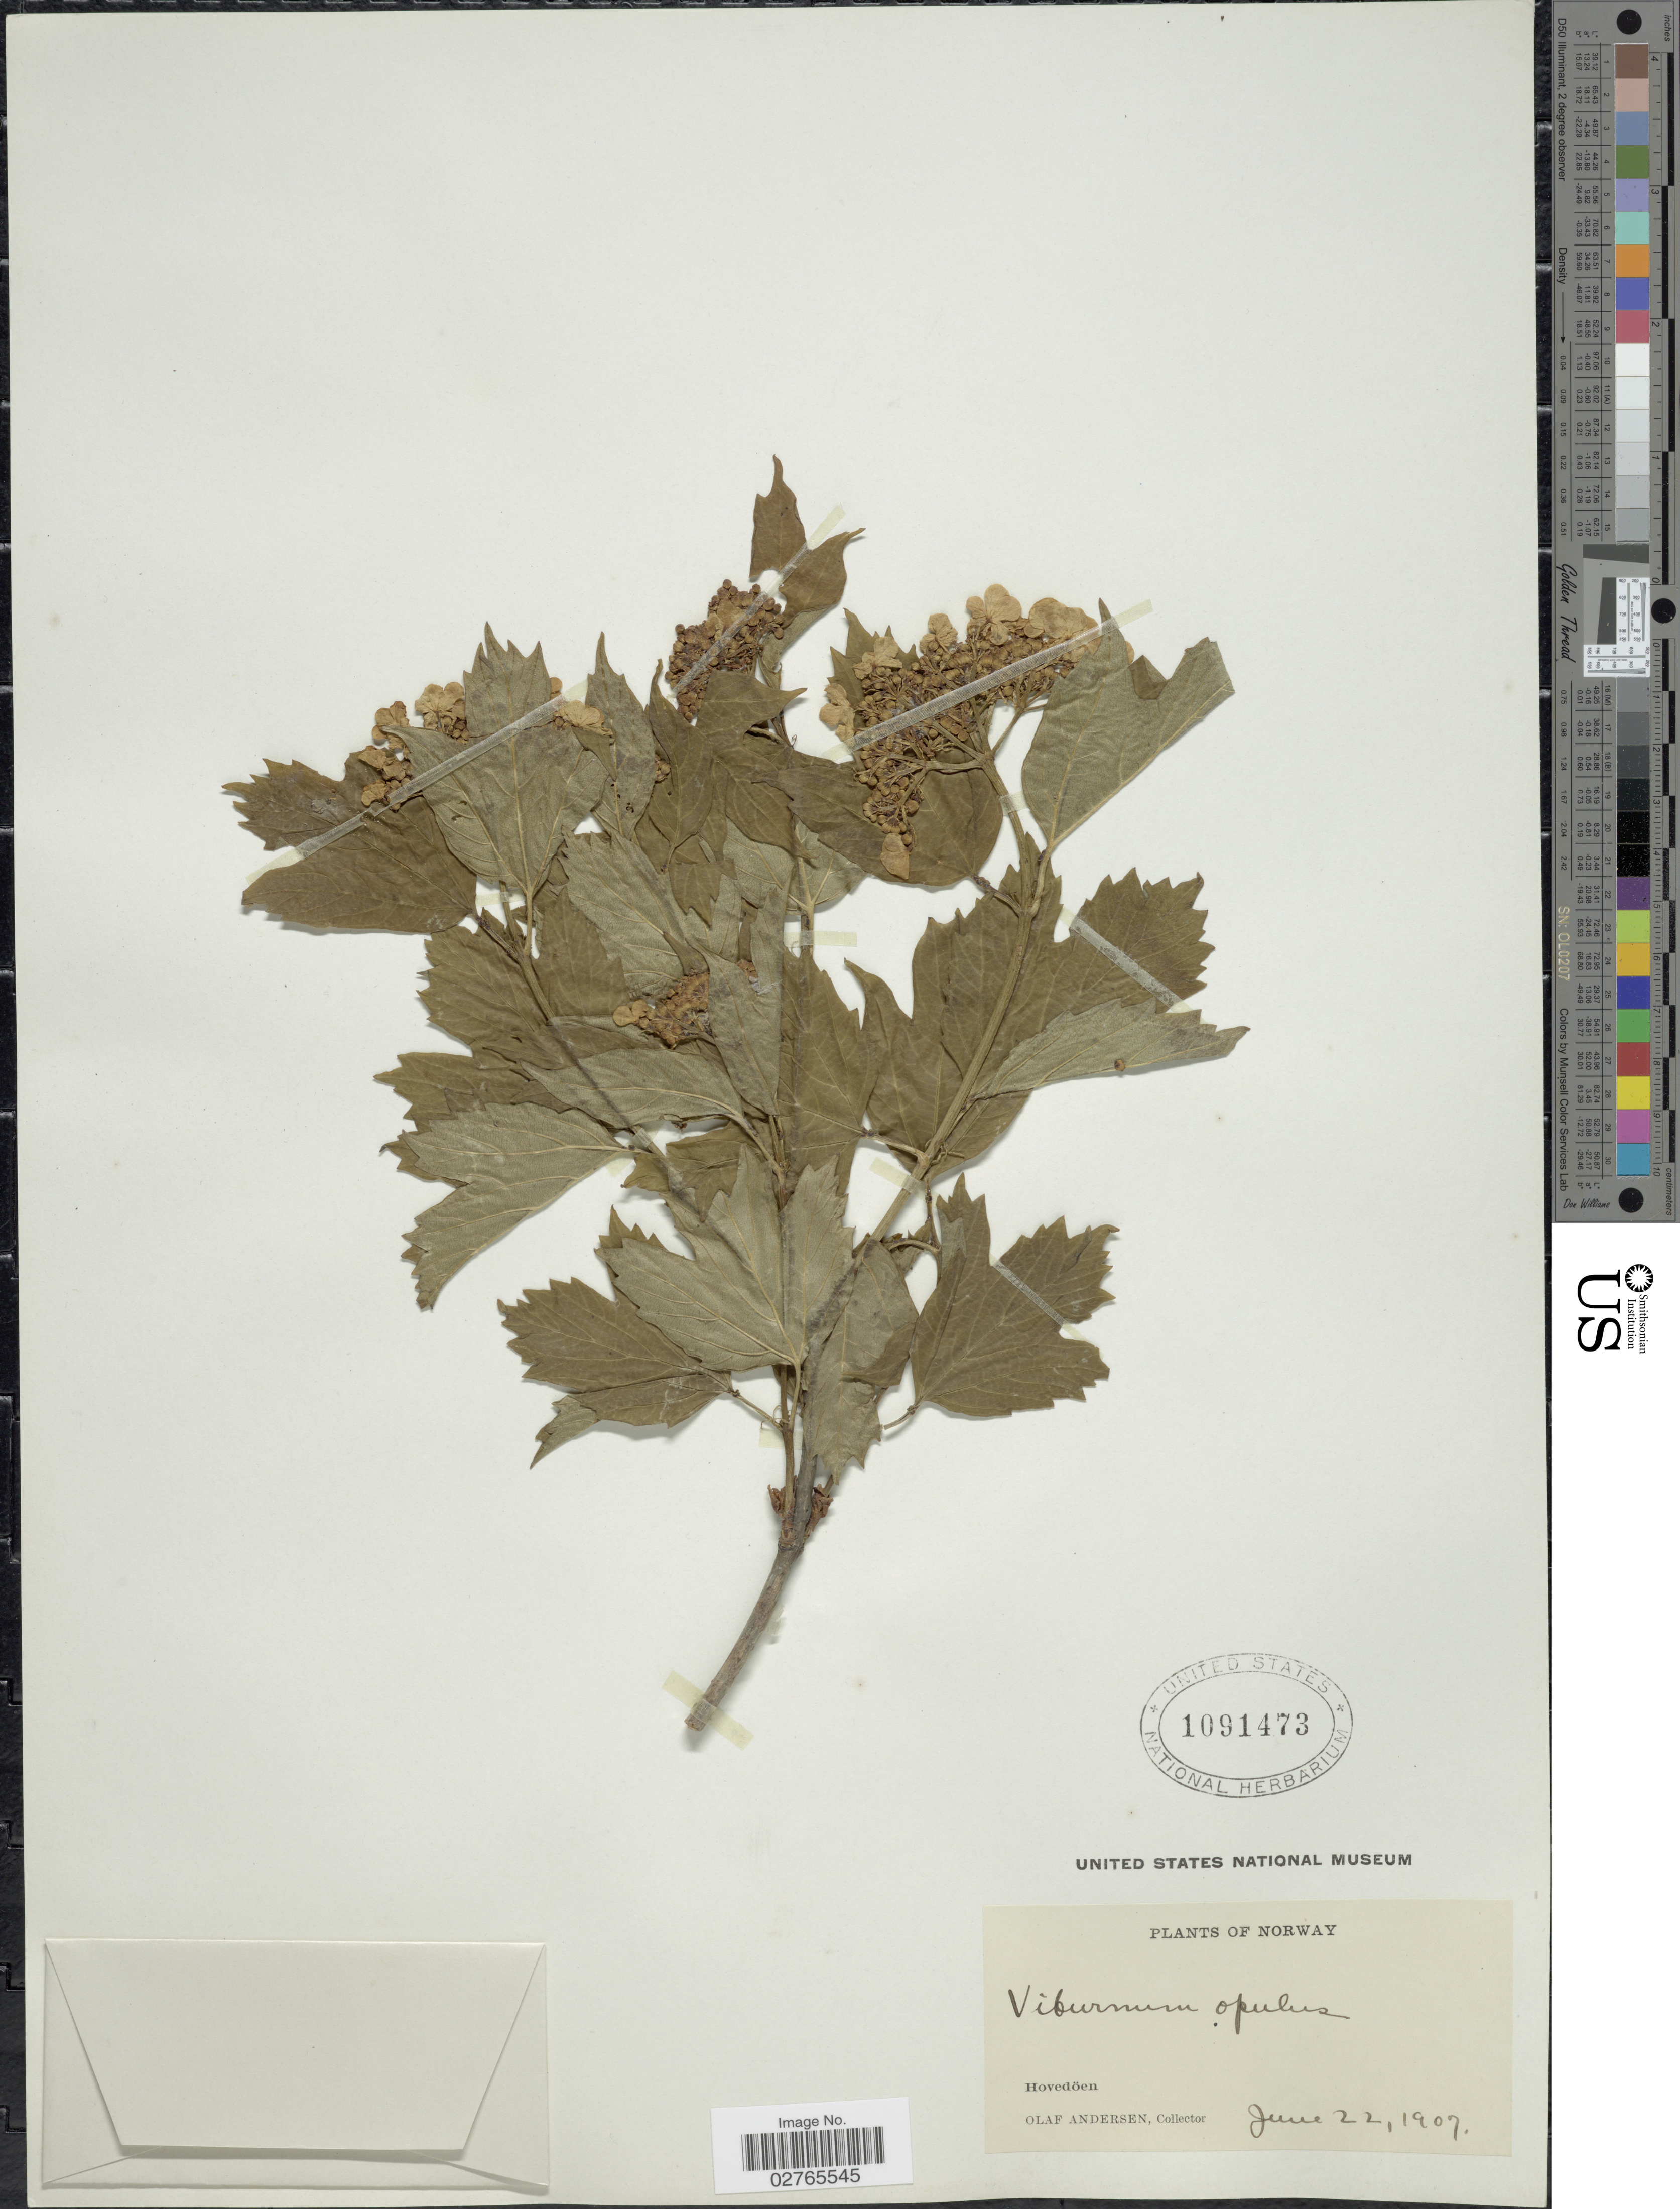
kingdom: Plantae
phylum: Tracheophyta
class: Magnoliopsida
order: Dipsacales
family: Viburnaceae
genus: Viburnum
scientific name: Viburnum opulus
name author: L.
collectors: O. Andersen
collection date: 1907-06-22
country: Norway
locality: Hovedöen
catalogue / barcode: US 1091473